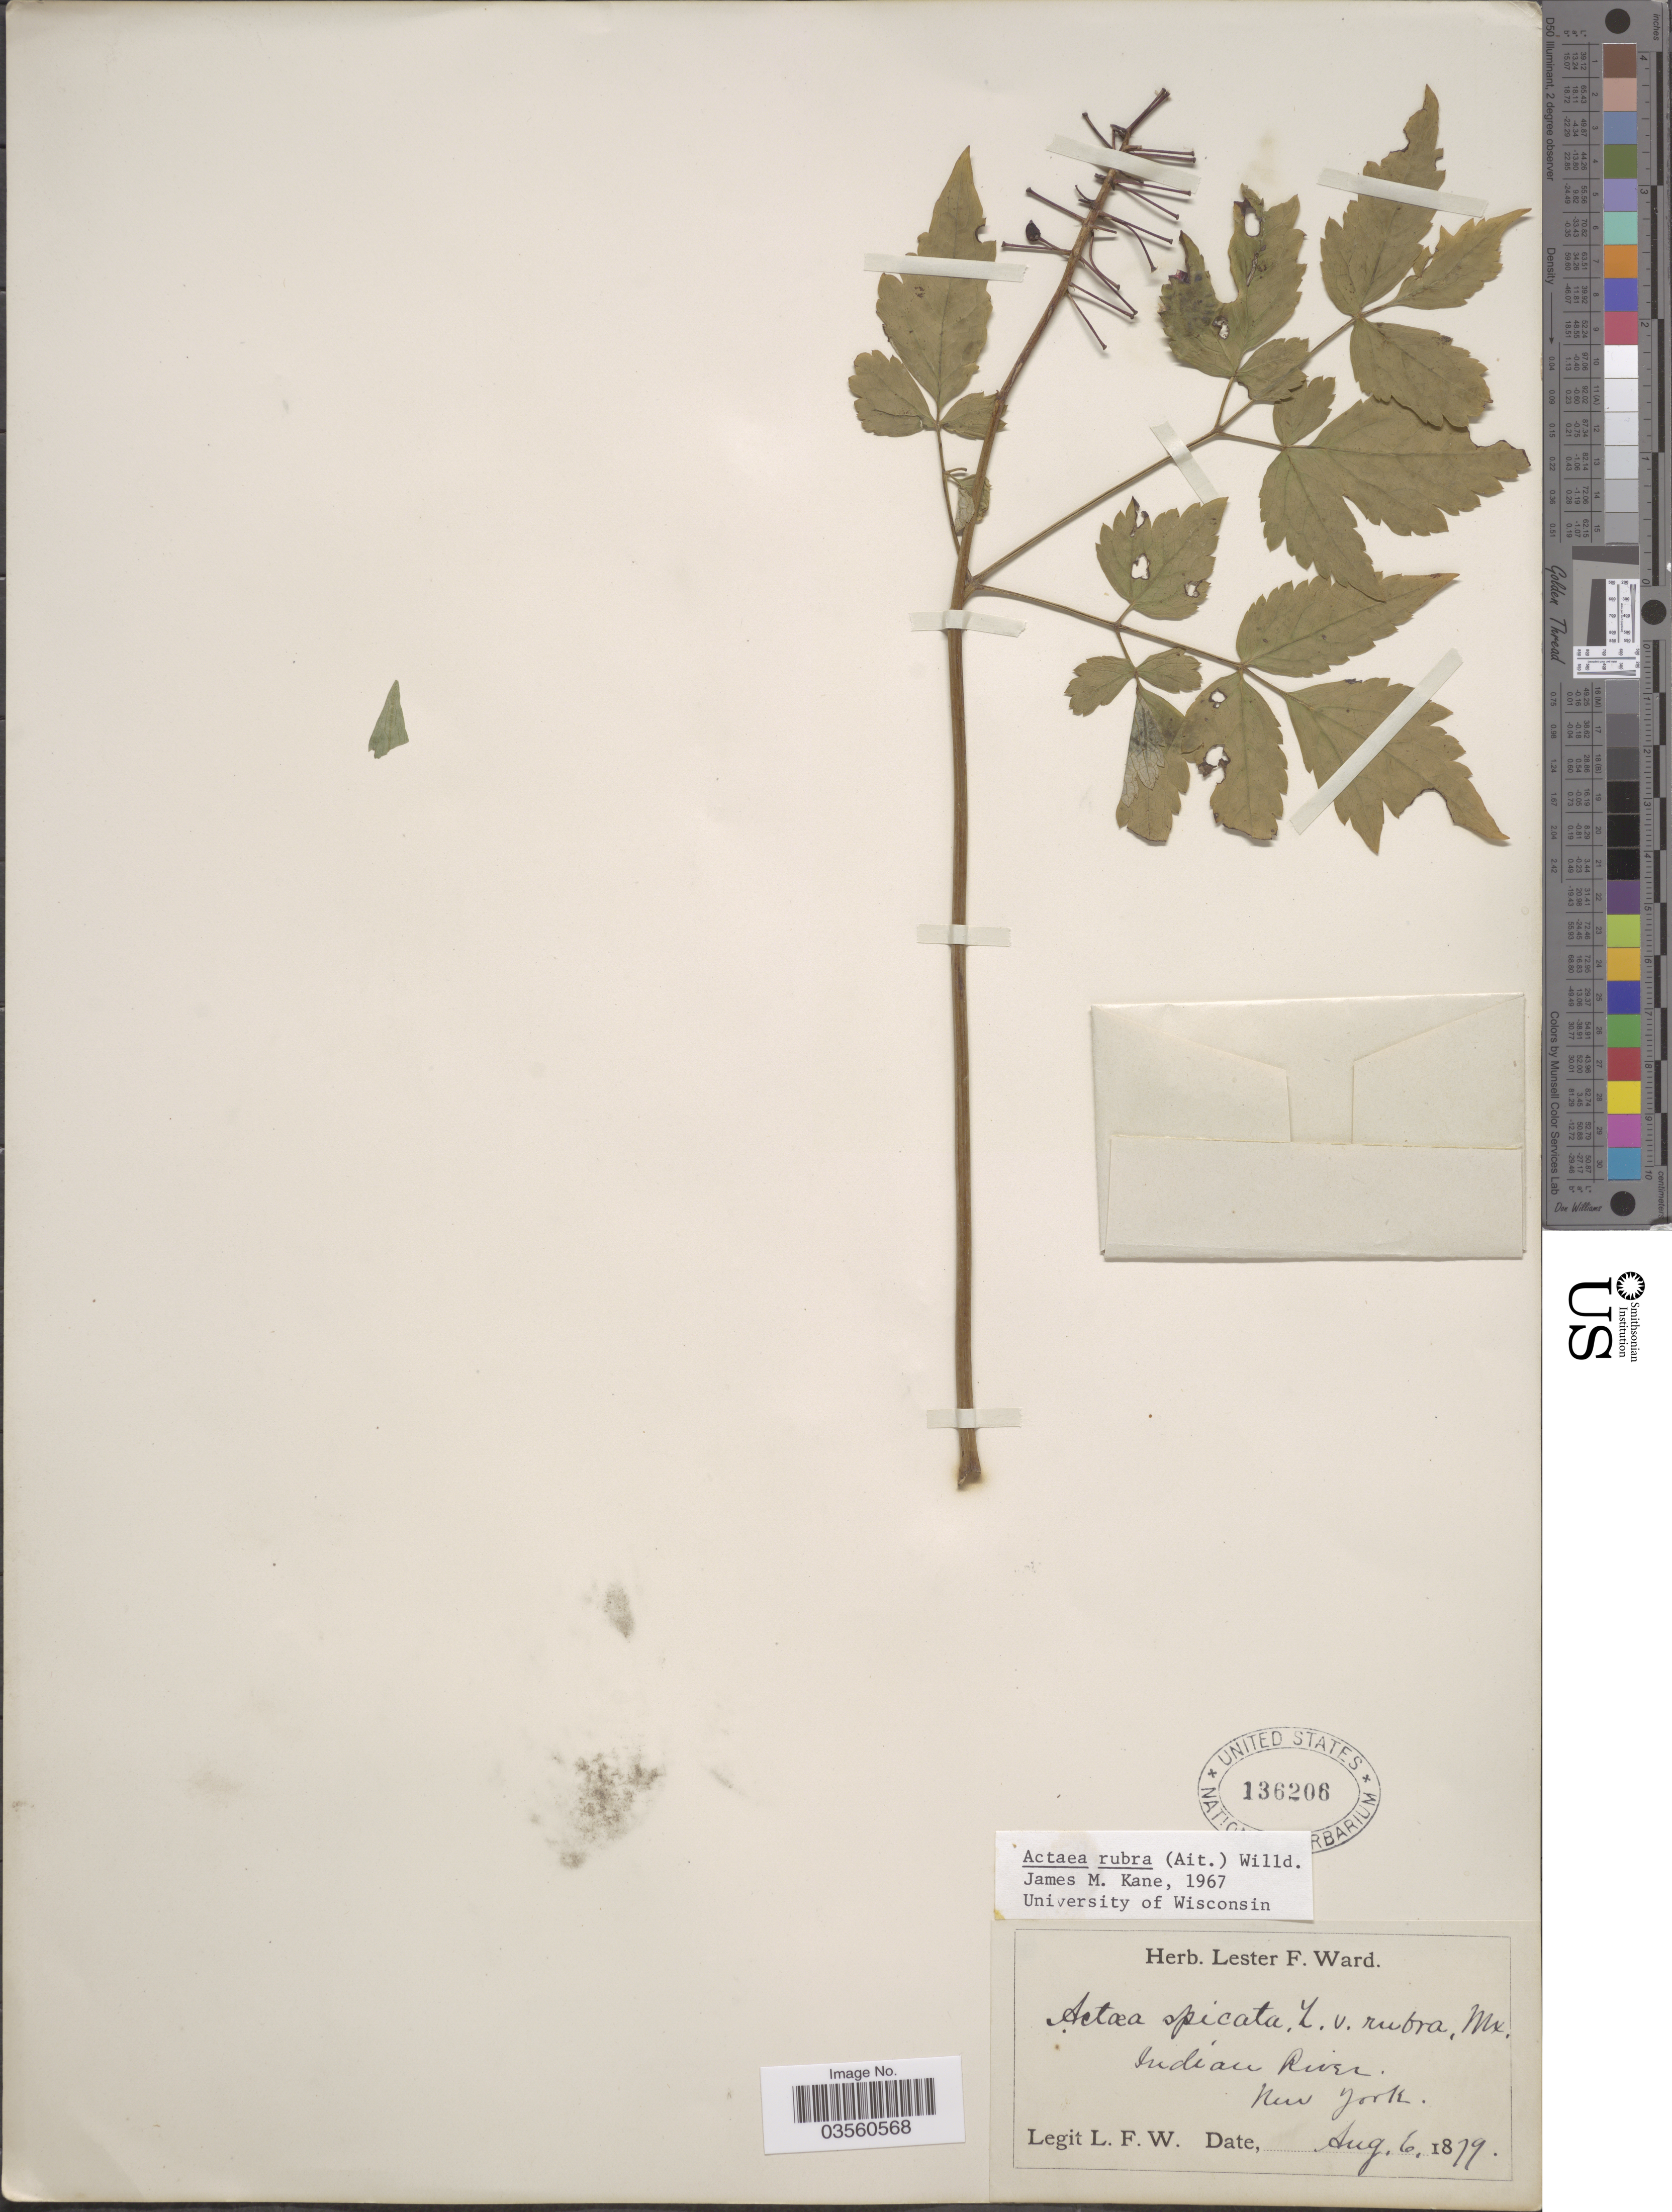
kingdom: Plantae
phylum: Tracheophyta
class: Magnoliopsida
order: Ranunculales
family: Ranunculaceae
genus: Actaea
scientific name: Actaea rubra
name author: (Aiton) Willd.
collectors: L. F. Ward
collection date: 1879-08-06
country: United States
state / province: New York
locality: Indian River.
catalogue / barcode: US 136206